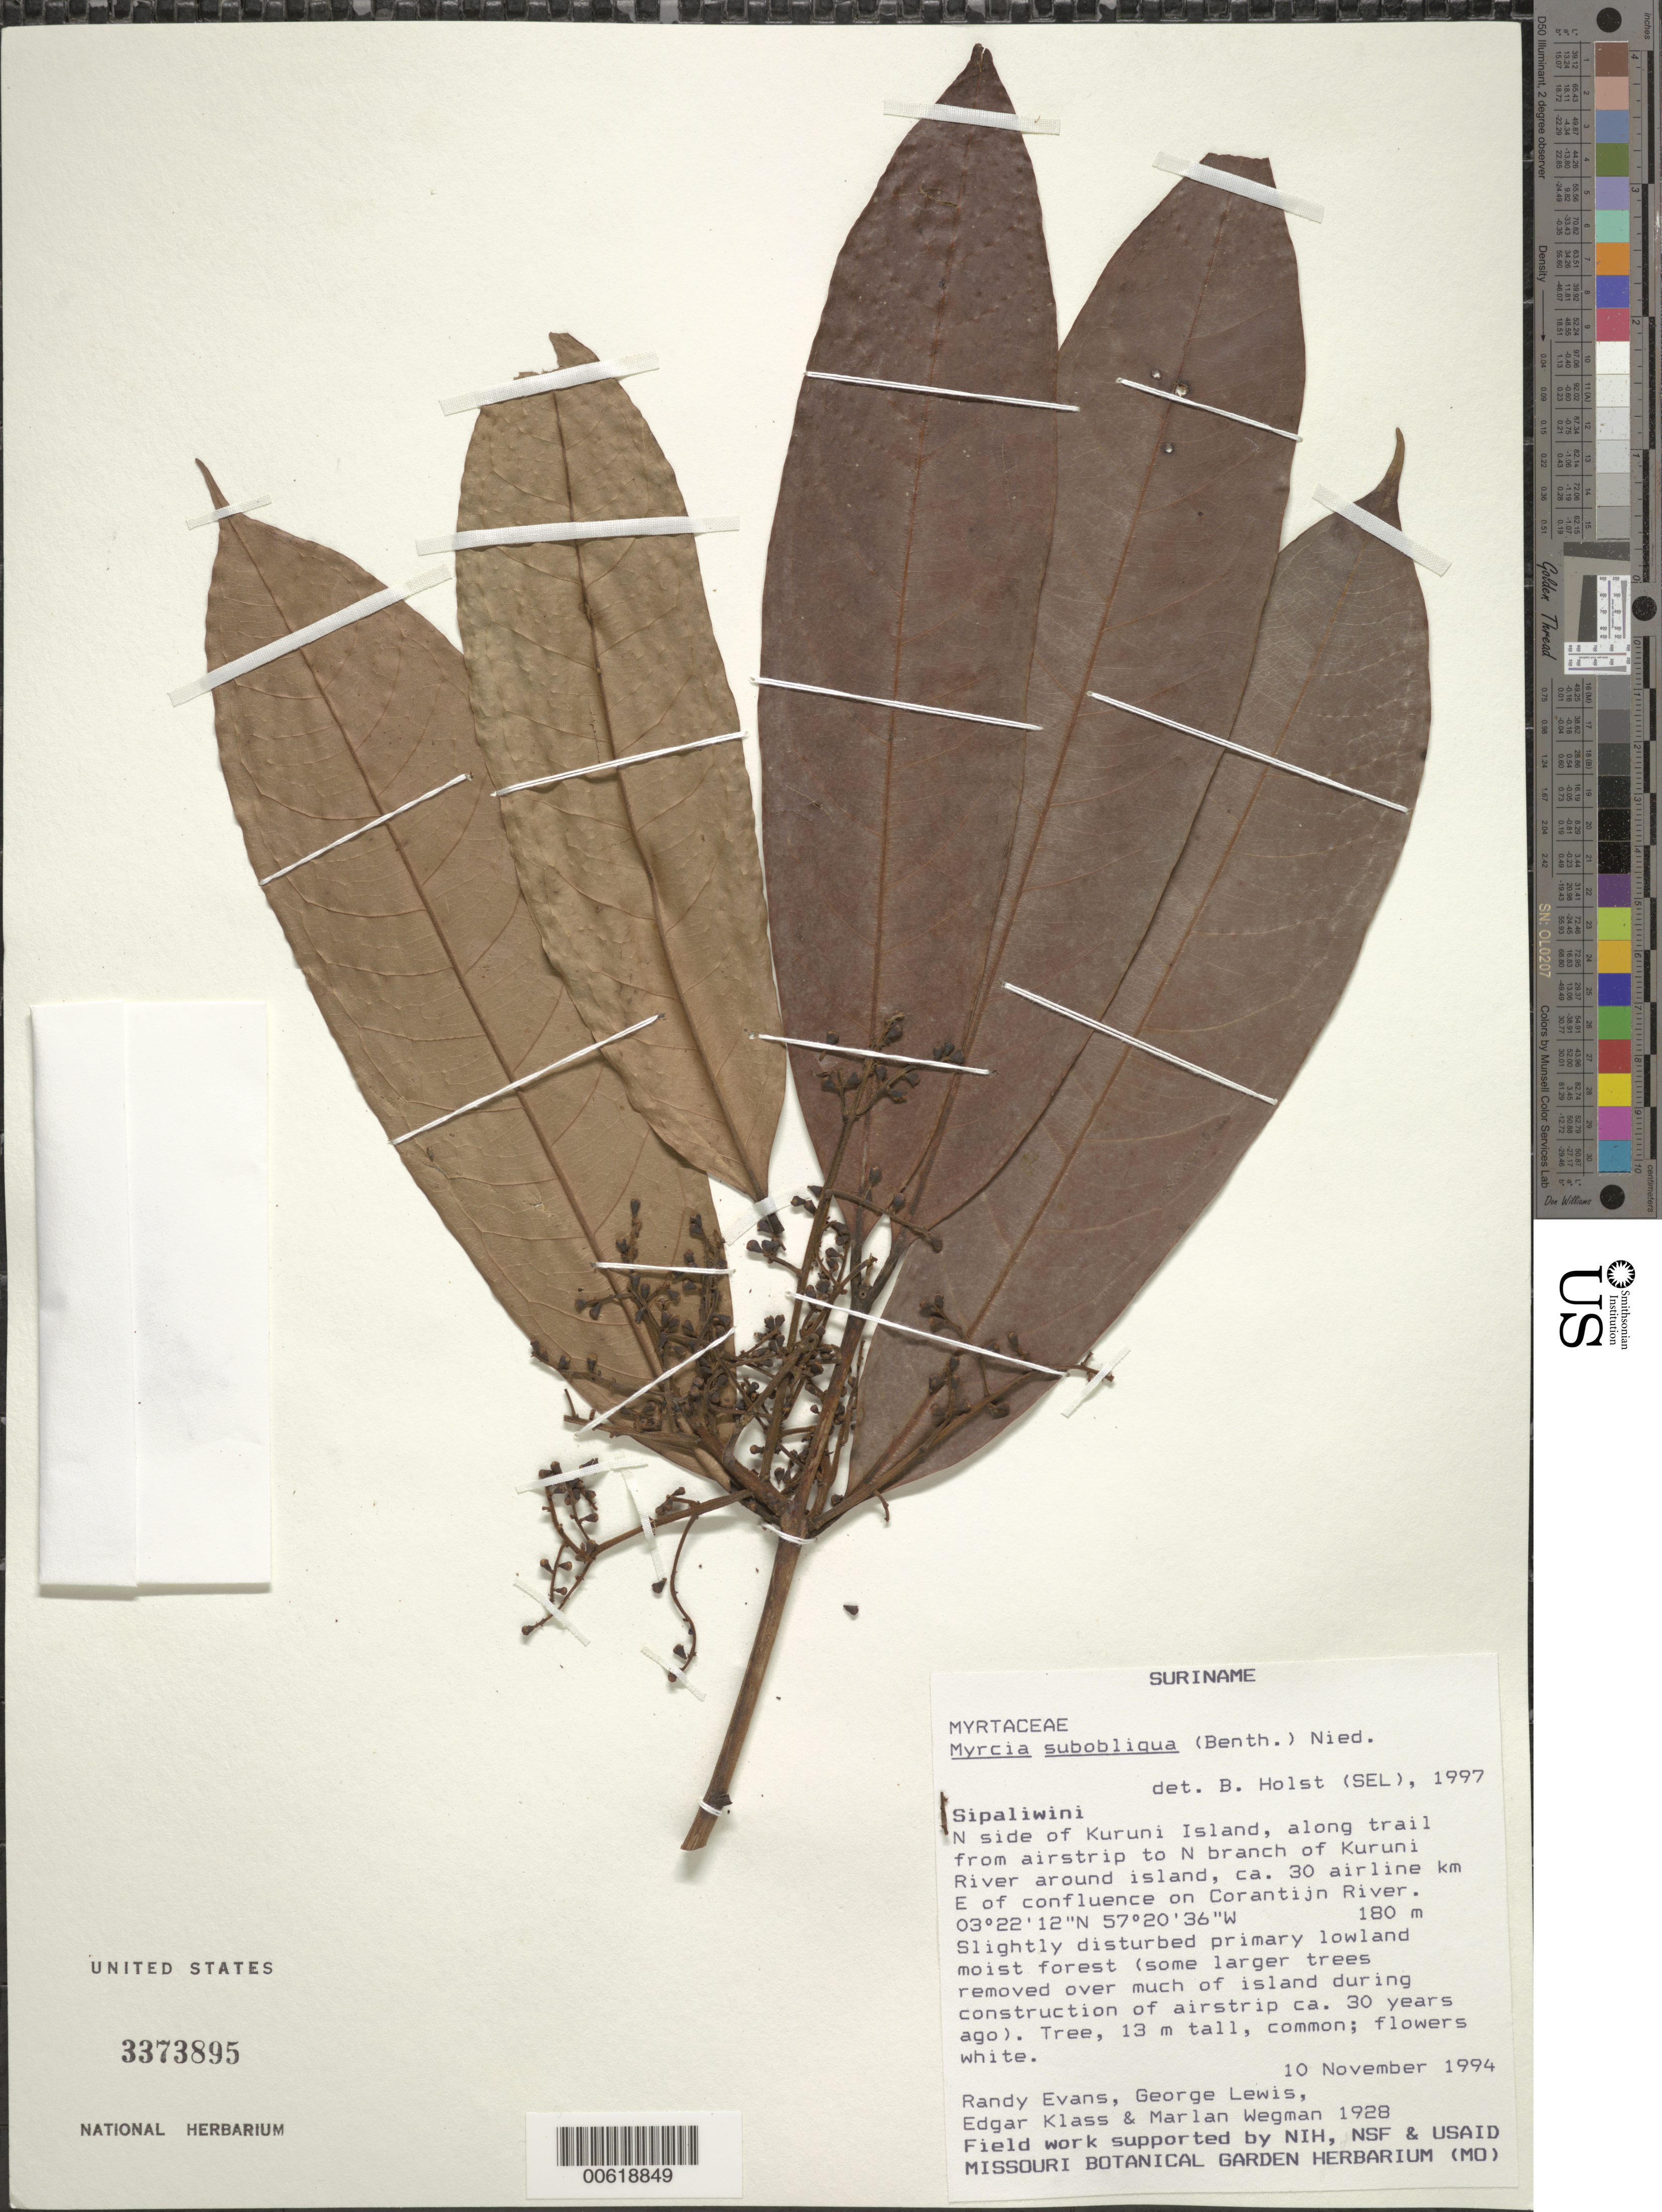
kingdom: Plantae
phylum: Tracheophyta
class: Magnoliopsida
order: Myrtales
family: Myrtaceae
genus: Myrcia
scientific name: Myrcia subobliqua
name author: (Benth.) Neidenzu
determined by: Holst, Bruce K.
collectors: R. Evans, G. Lewis, E. Klass & M. Wegman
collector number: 1928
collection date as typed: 10-Nov-94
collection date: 1994-11-10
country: Suriname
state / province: Sipaliwini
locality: Kuruni Island, N side, E of trail from airstrip to N branch of Kuruni R., ca 30 airline km E of confluence on Corantijn R.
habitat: Slightly disturbed primary lowland moist forest (some larger trees removed over much of island during construction of airstrip ca. 30 yrs. Ago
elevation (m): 180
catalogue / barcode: US 3373895